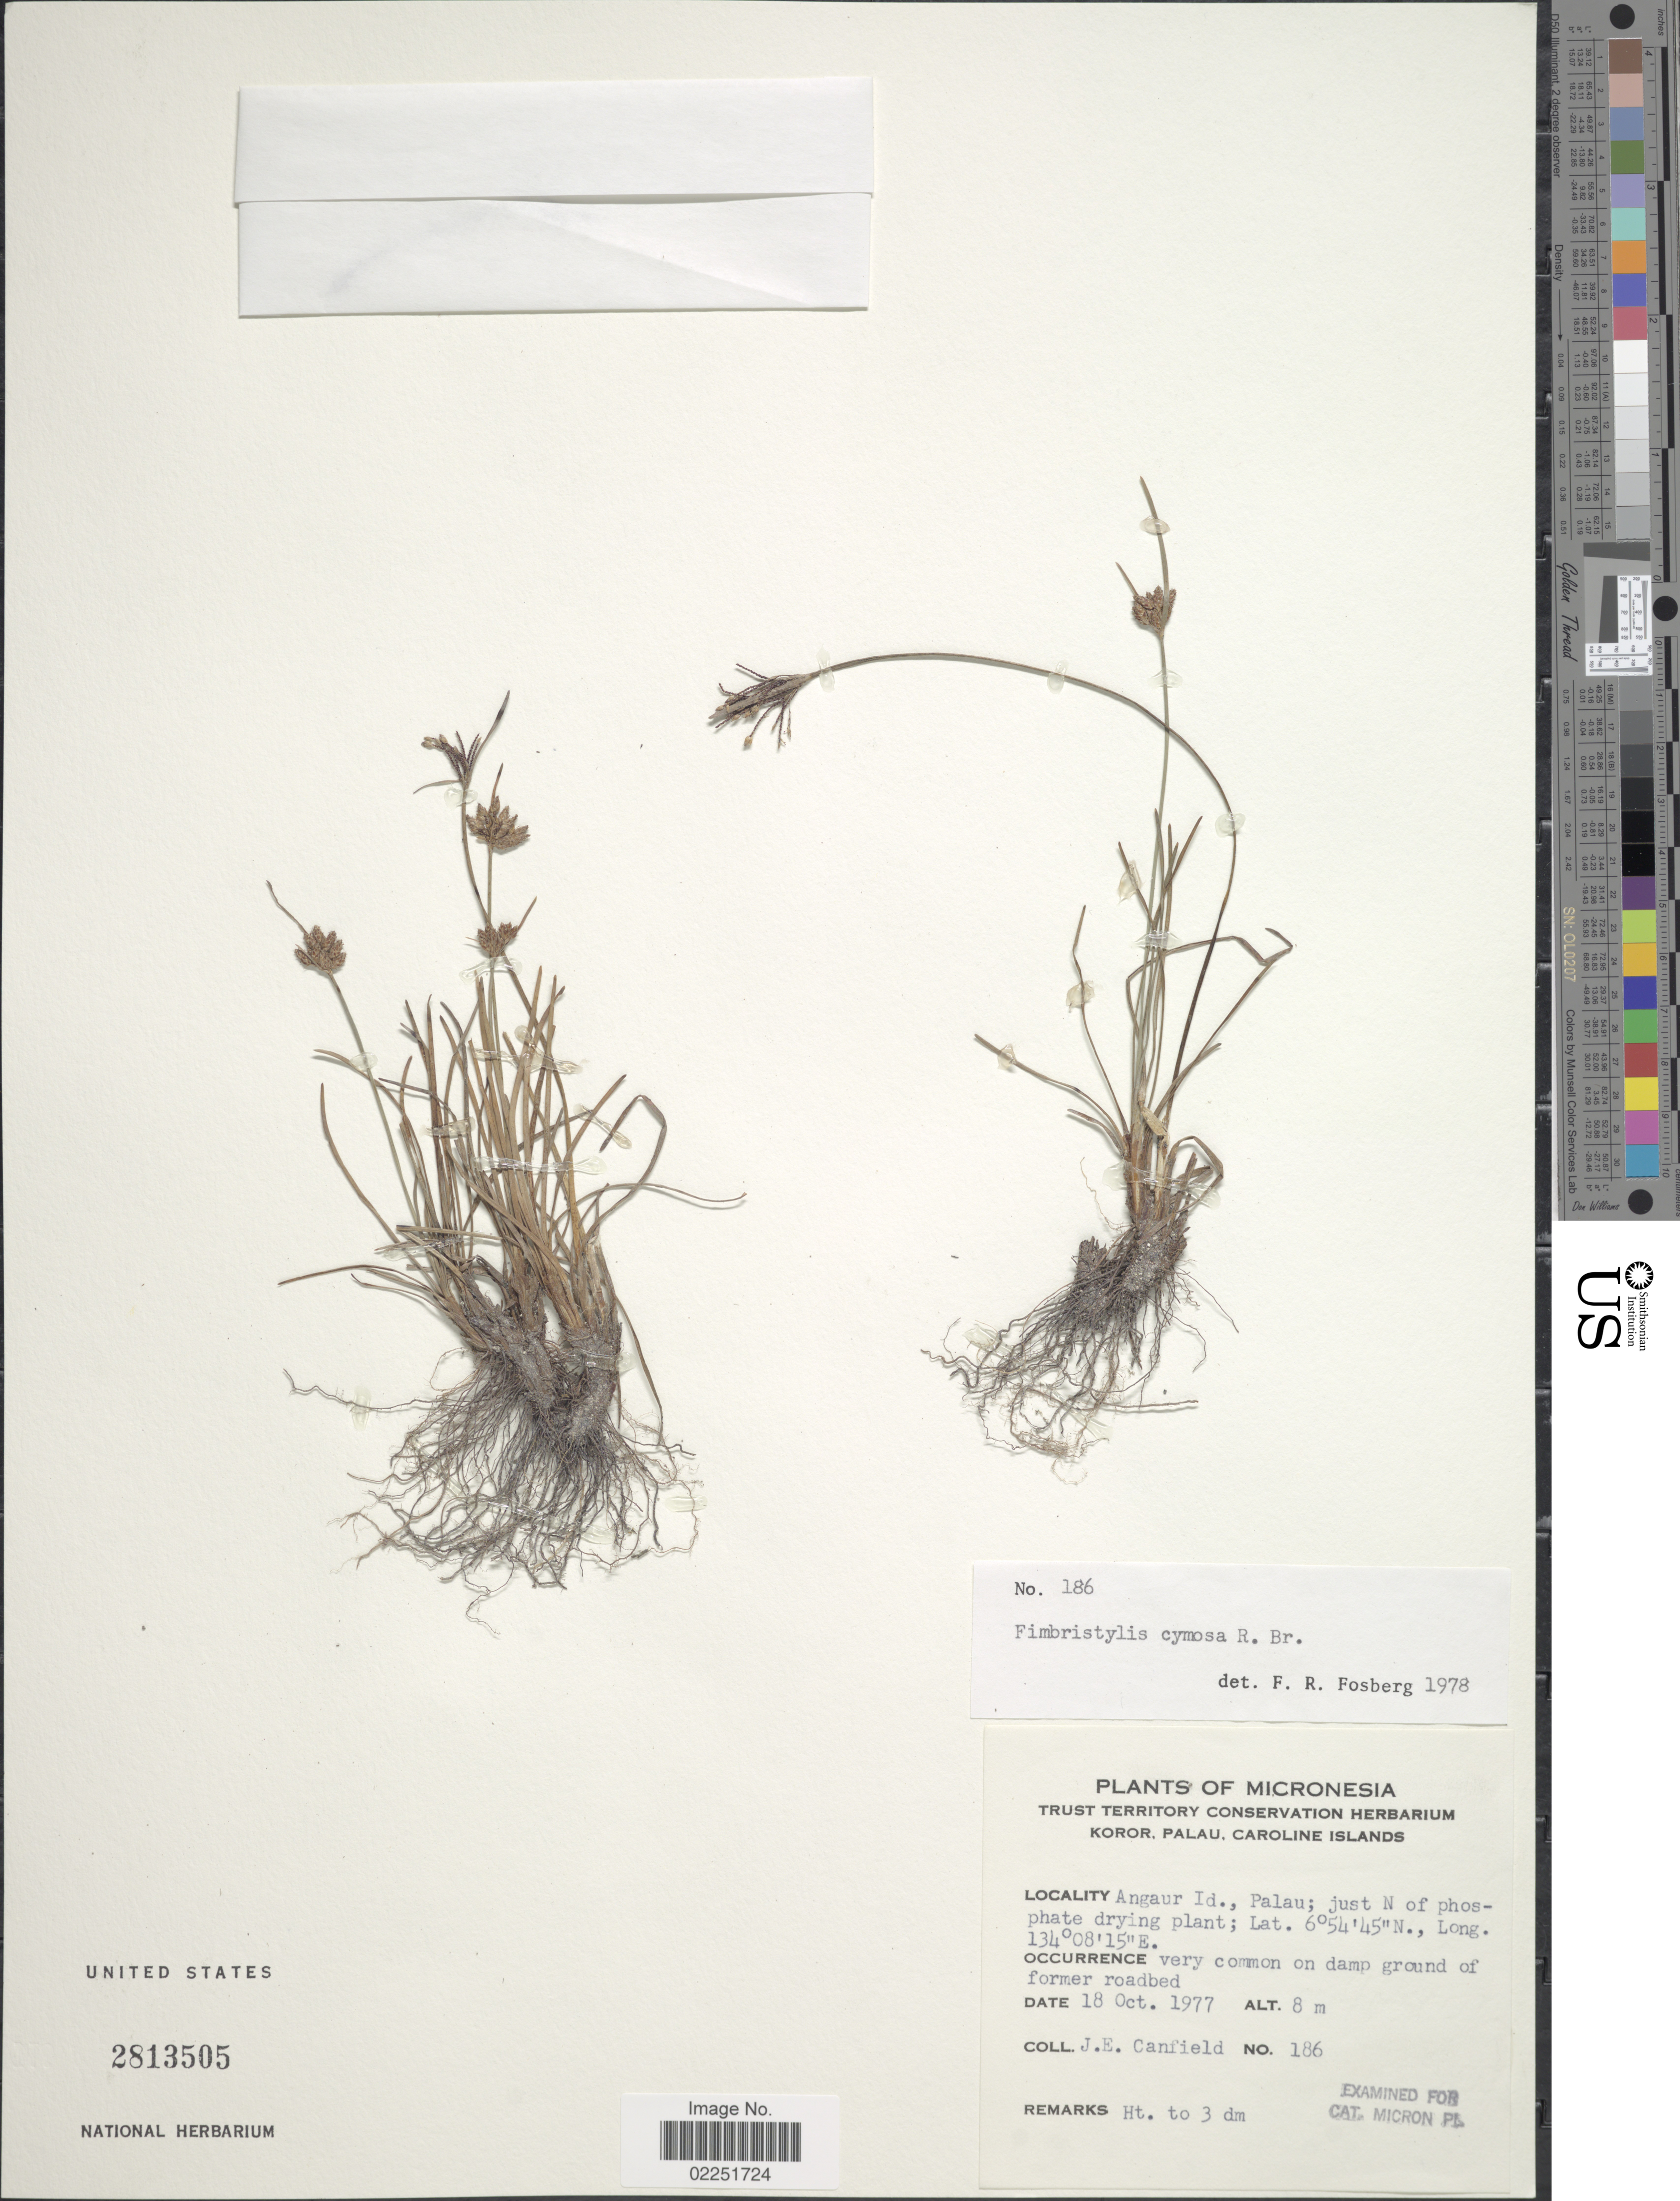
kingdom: Plantae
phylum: Tracheophyta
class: Liliopsida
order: Poales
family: Cyperaceae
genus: Fimbristylis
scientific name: Fimbristylis cymosa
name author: R. Br.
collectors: J. E. Canfield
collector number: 186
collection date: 1977-10-18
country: Palau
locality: Micronesia, Koror, Palau, Caroline Islands. Angaur Id., Palau; just N of phosphate drying plant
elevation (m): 8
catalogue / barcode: US 2813505